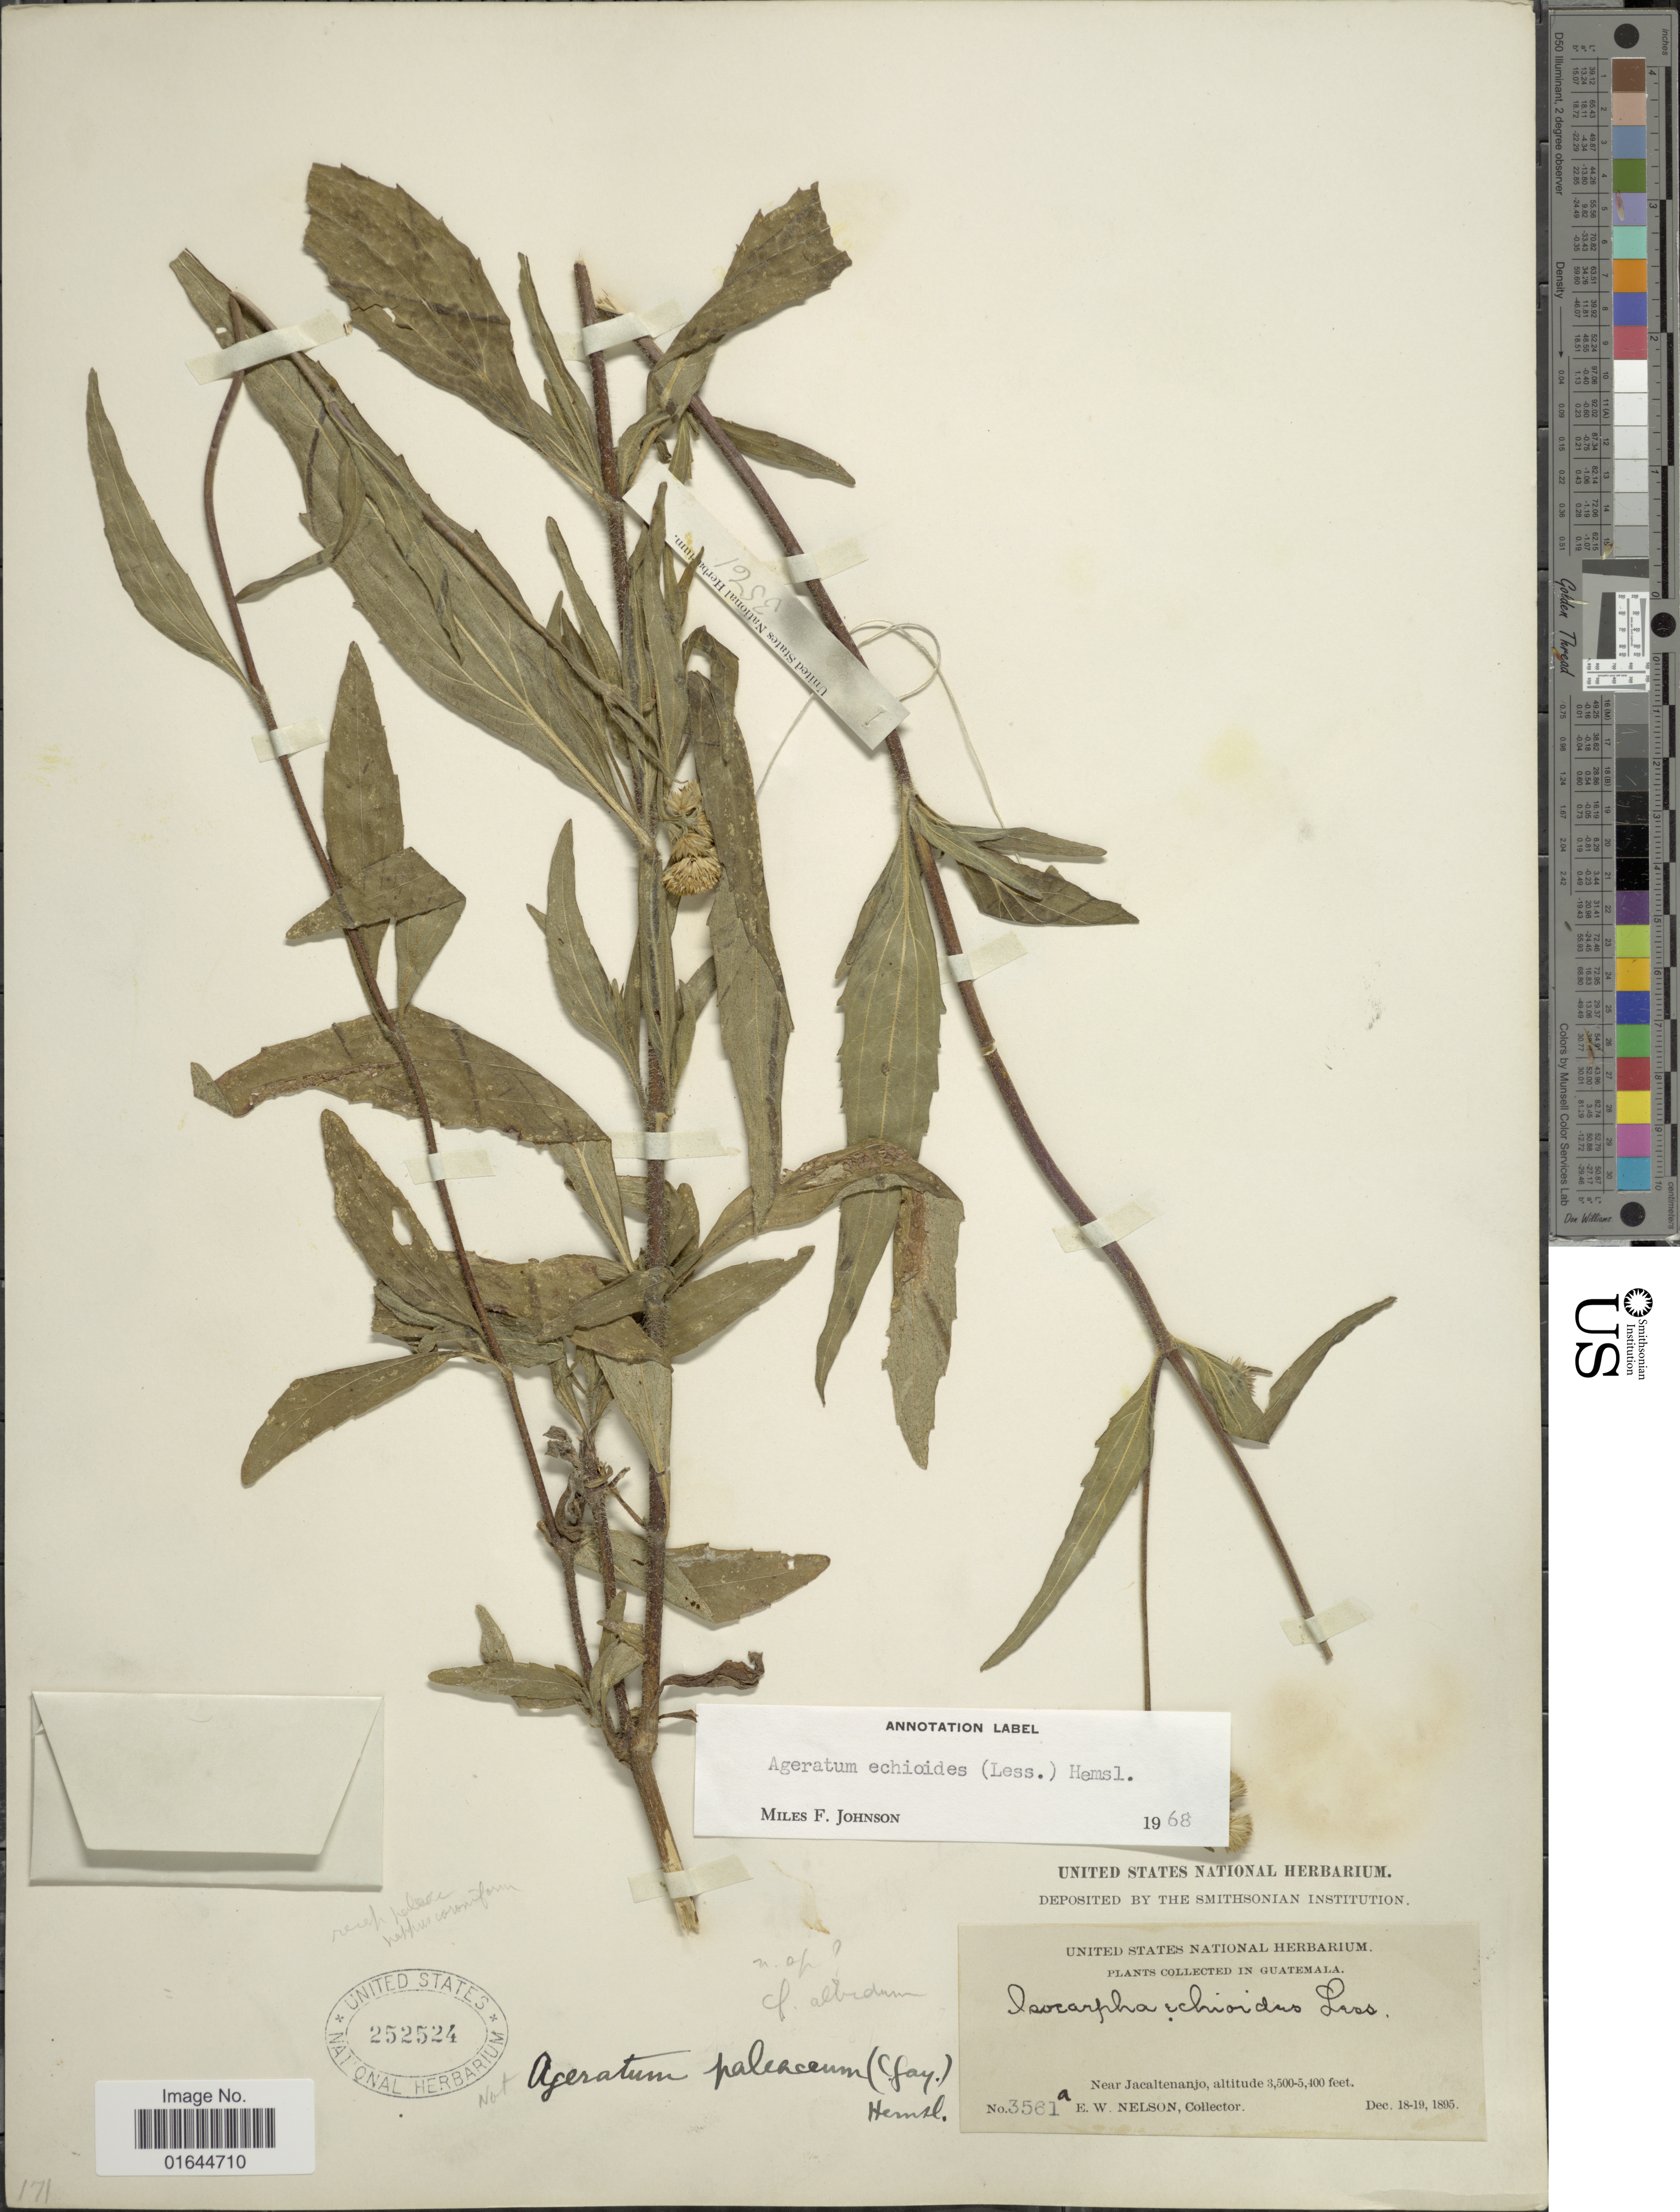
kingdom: Plantae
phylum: Tracheophyta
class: Magnoliopsida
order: Asterales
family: Asteraceae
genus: Ageratum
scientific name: Ageratum echioides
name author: (Less.) Hemsl.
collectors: E. W. Nelson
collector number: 3561a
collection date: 1895-12-18/1895-12-19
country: Guatemala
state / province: Guatemala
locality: Guatemala, near Jacaltenanjo.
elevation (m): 1067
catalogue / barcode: US 252524